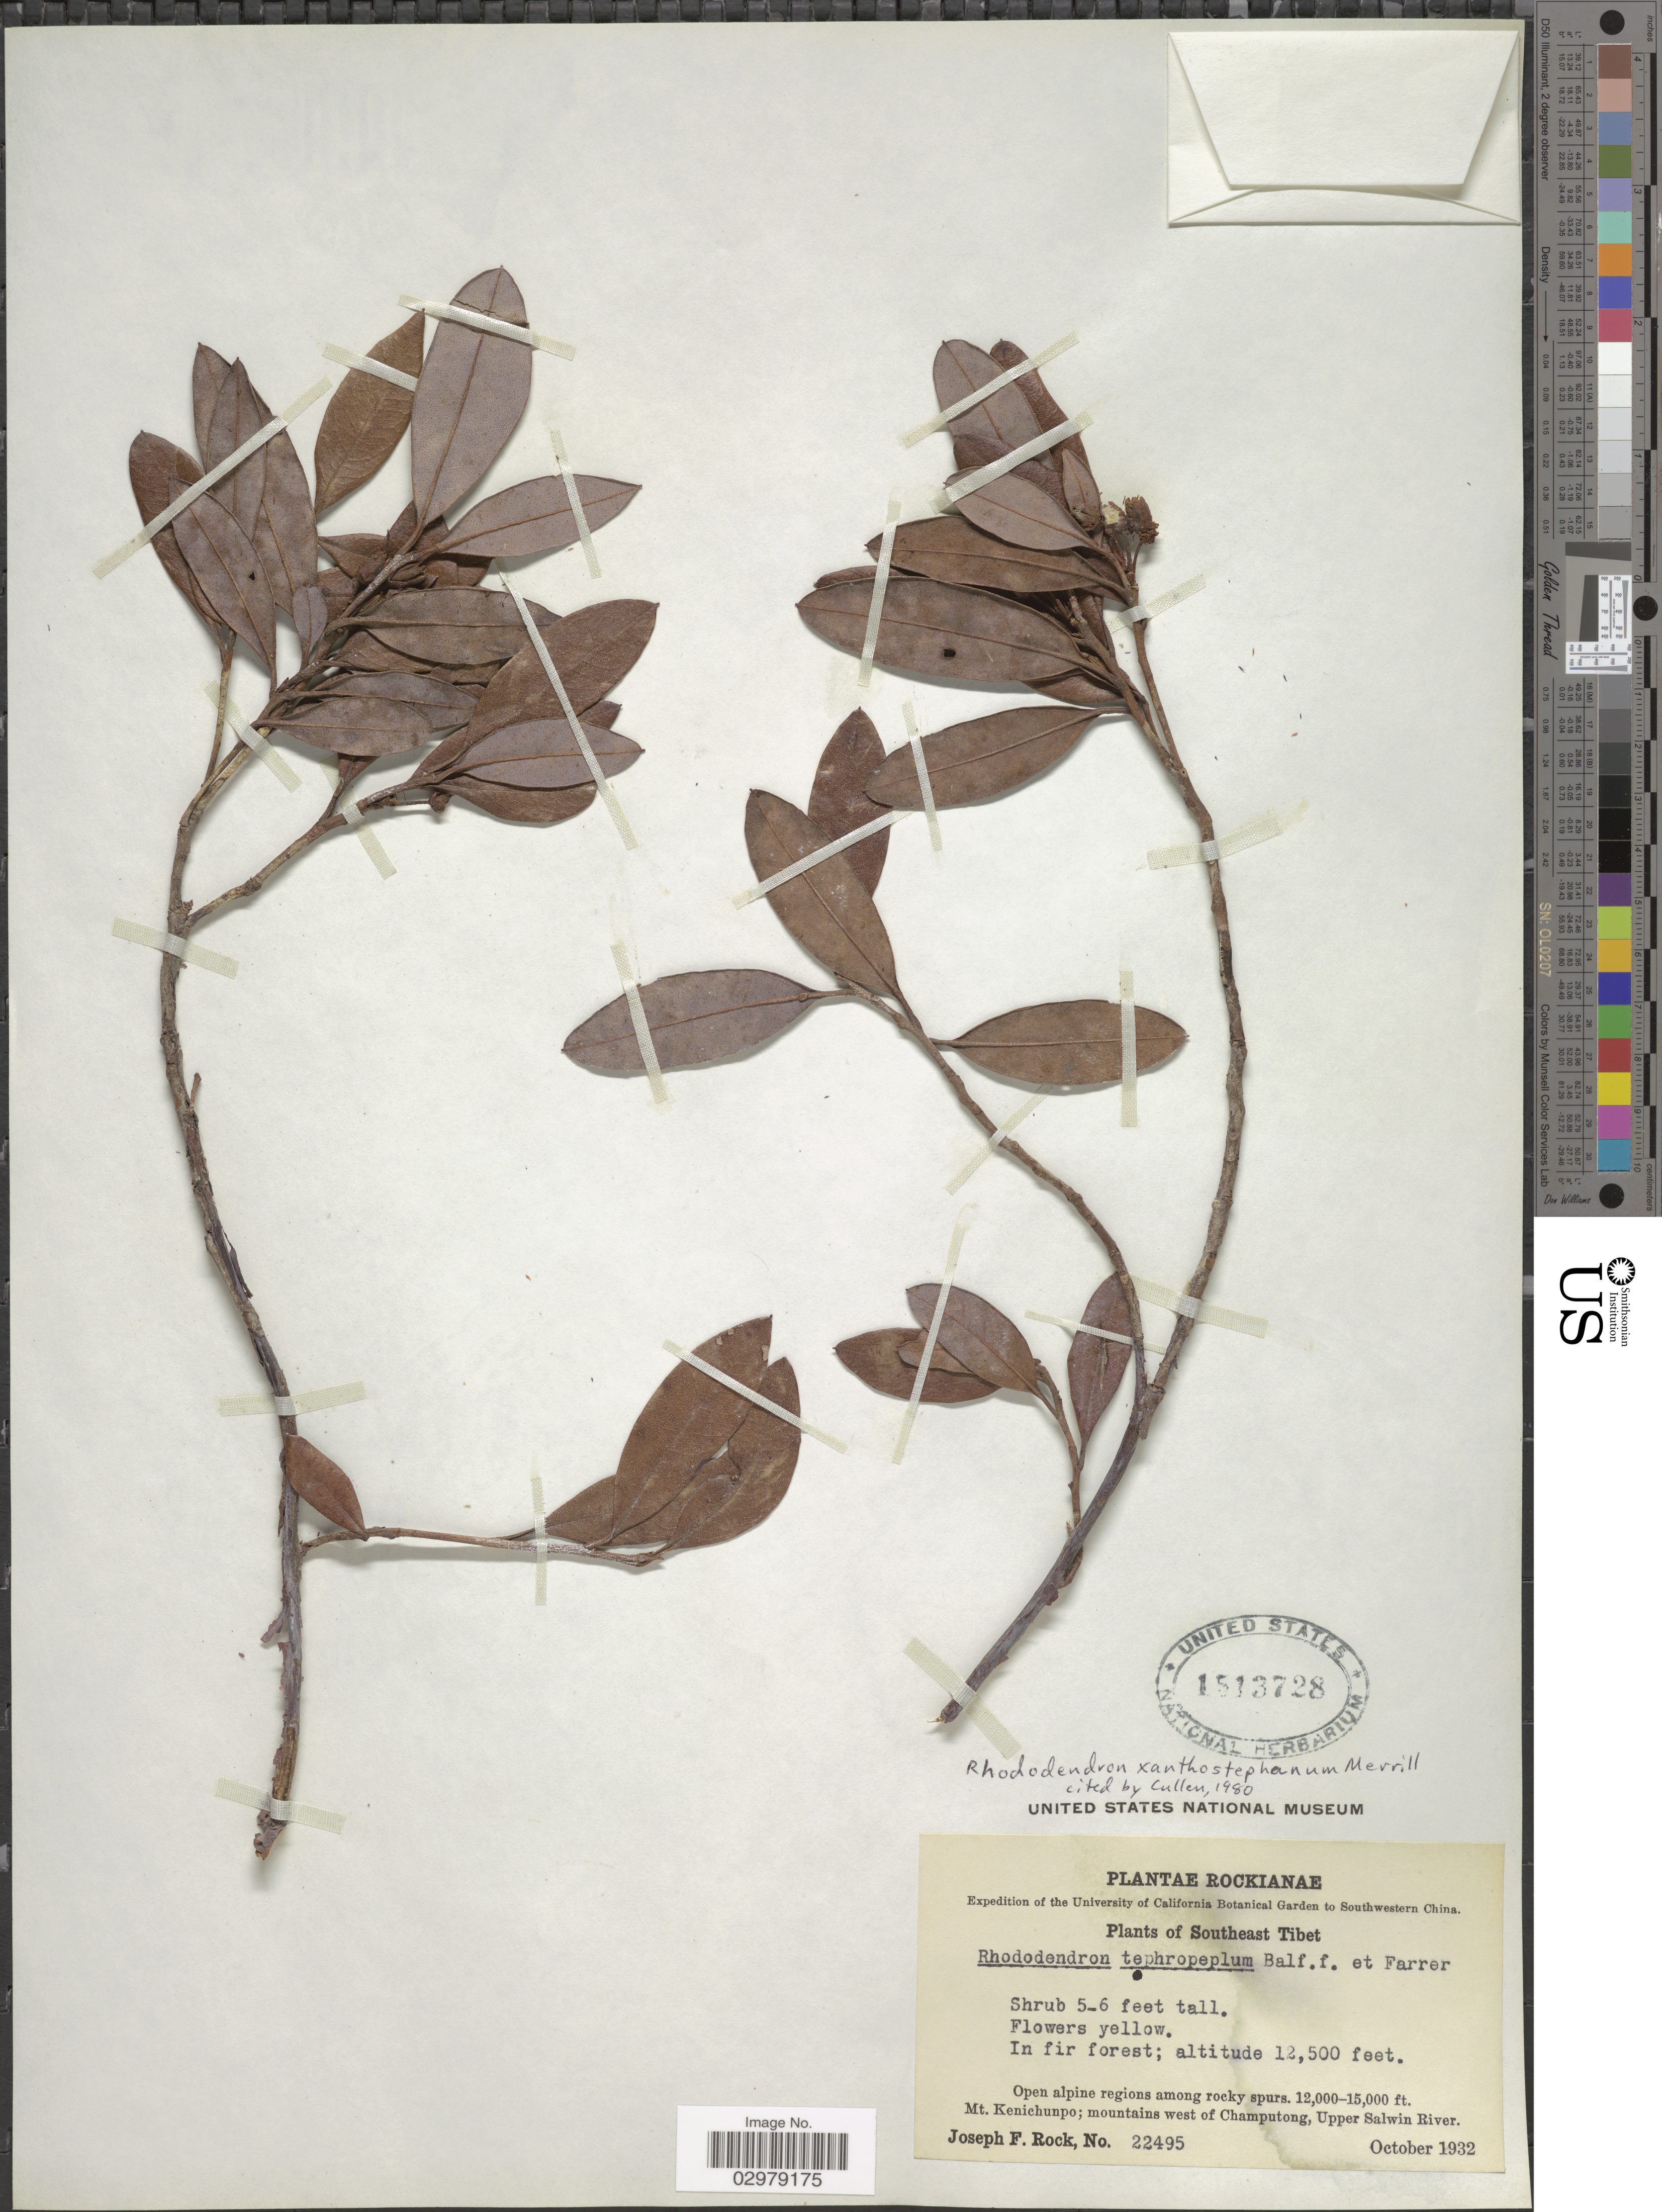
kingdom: Plantae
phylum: Tracheophyta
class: Magnoliopsida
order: Ericales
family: Ericaceae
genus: Rhododendron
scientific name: Rhododendron xanthostephanum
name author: Merr.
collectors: J. F. Rock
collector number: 22495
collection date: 1932-10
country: China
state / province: Xizang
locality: Southwestern China. Southeast Tibet. In for forest. Open alpine regions among rocky spurs. Mt. Kenichunpo; mountains west of Champutong, Upper Salwin River.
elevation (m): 3810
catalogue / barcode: US 1513728